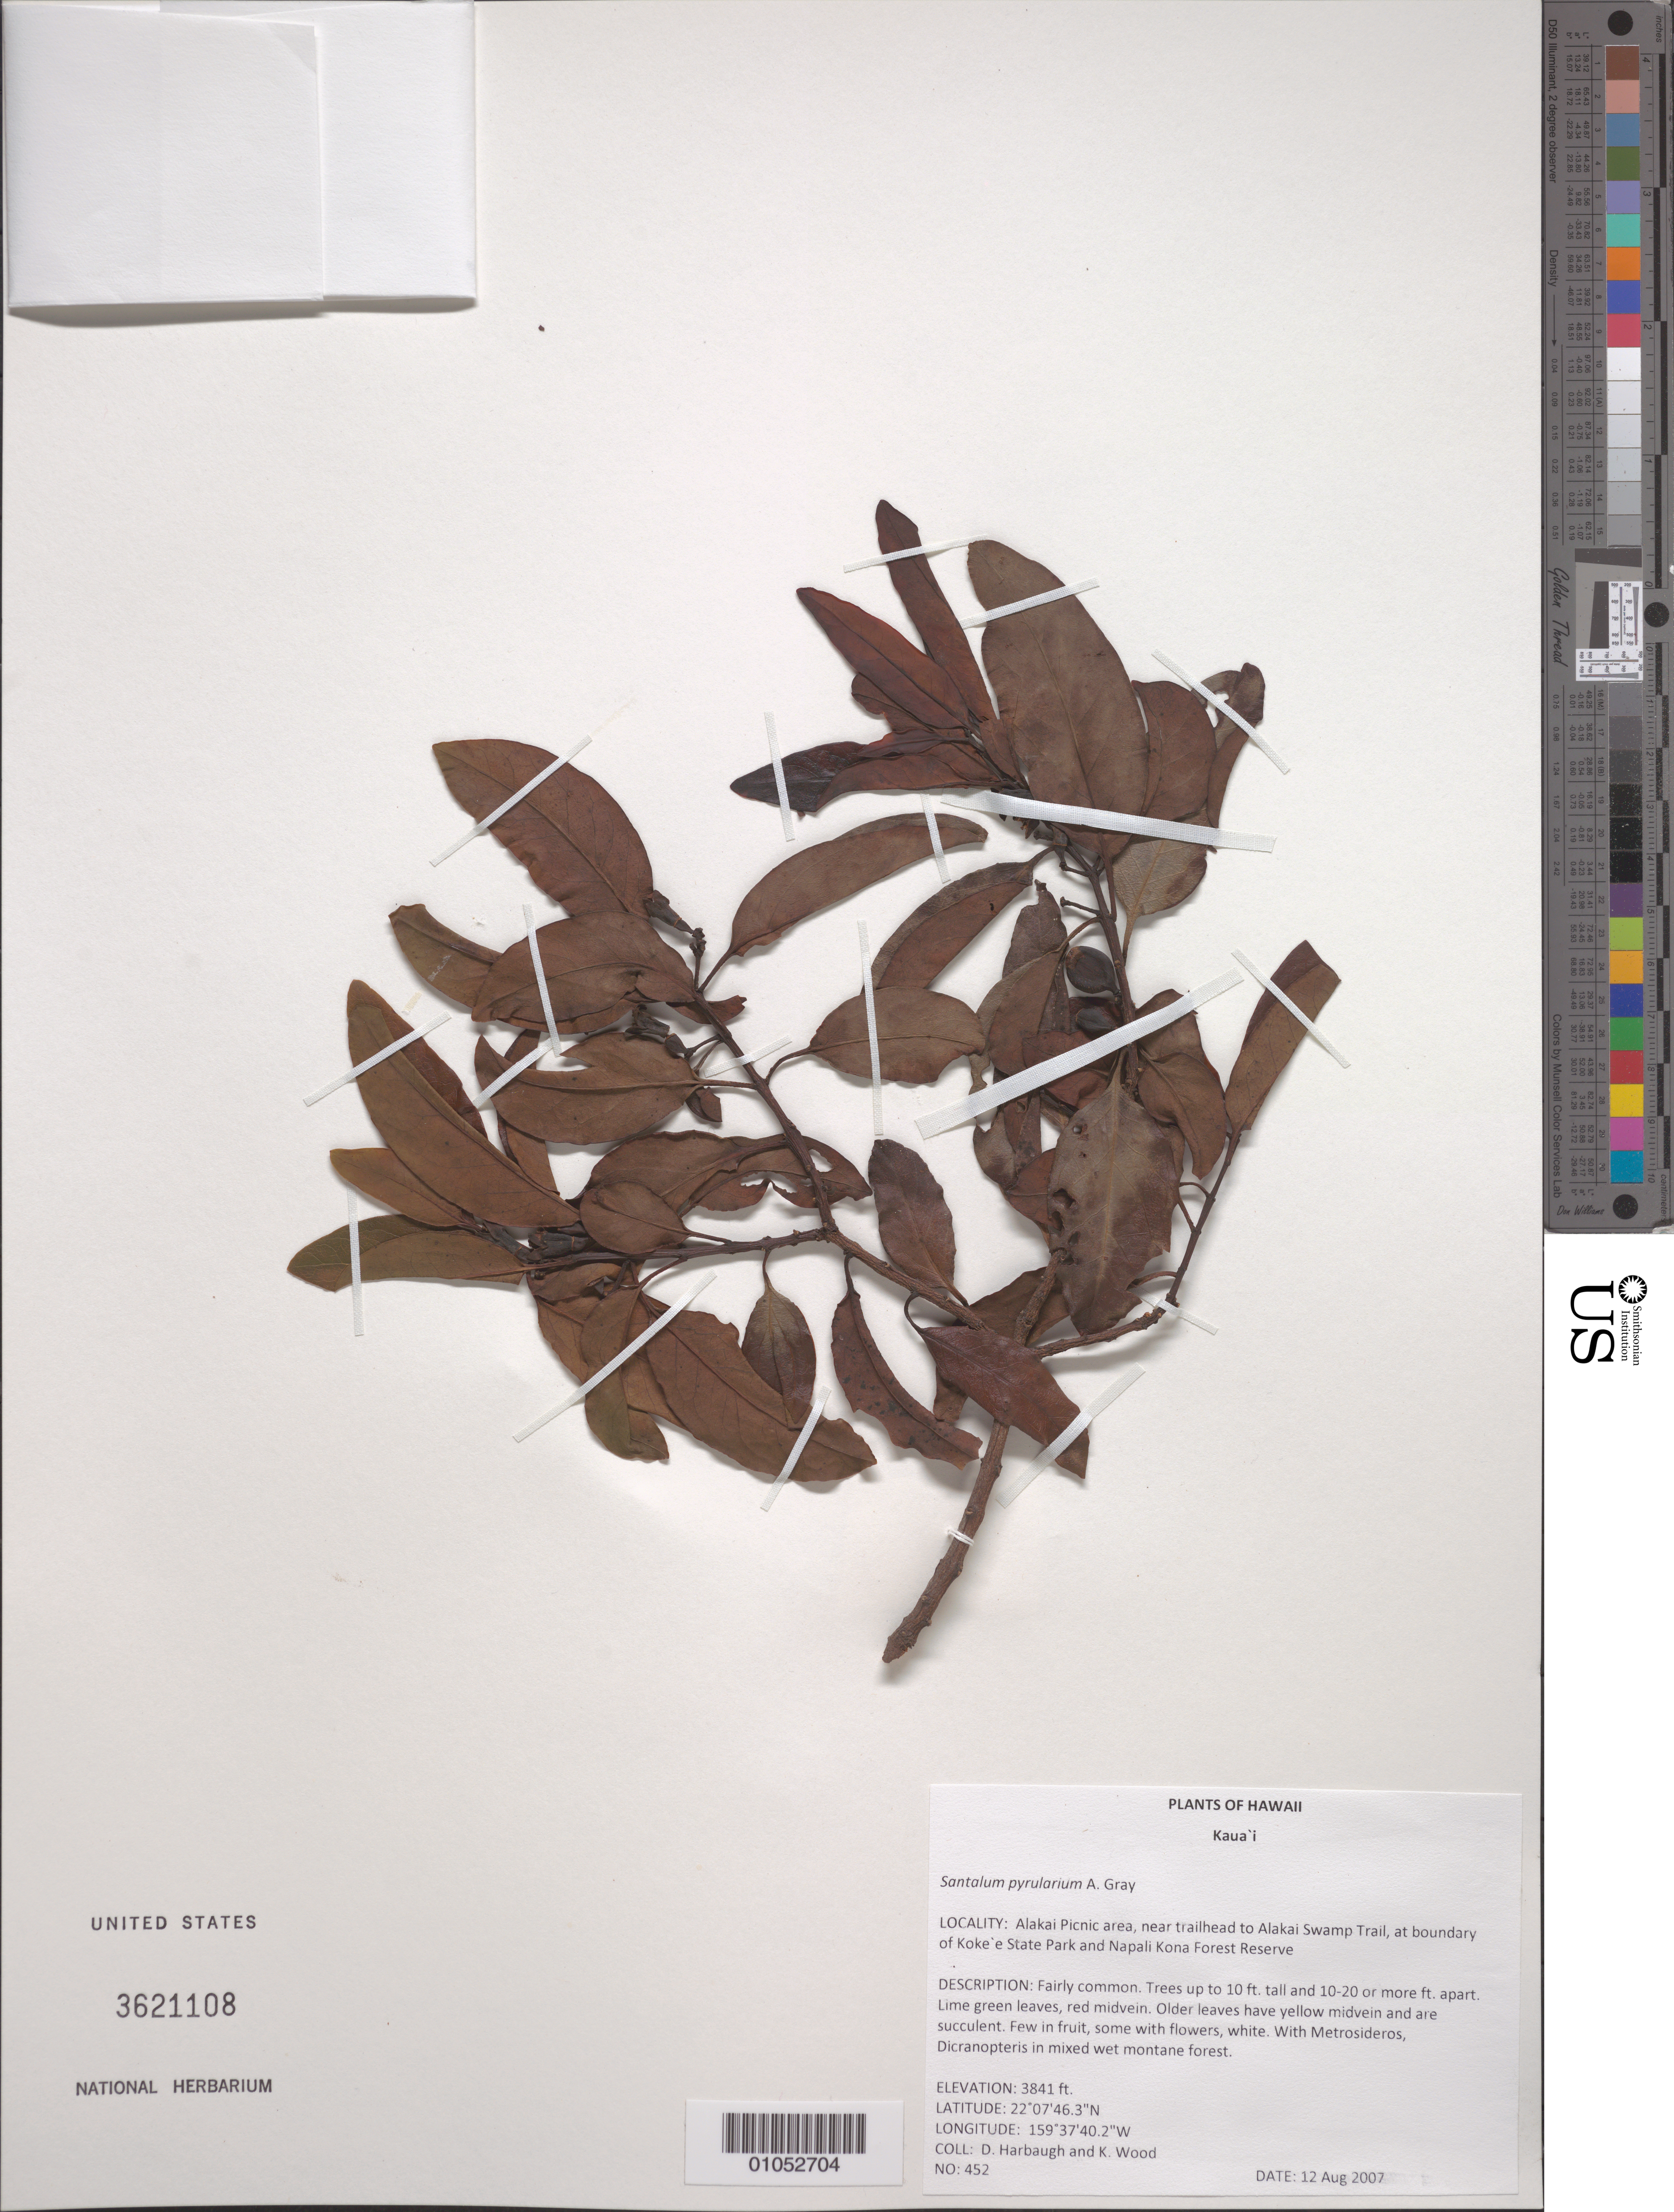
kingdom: Plantae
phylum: Tracheophyta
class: Magnoliopsida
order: Santalales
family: Santalaceae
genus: Santalum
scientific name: Santalum pyrularium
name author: A. Gray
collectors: D. Harbaugh & K. Wood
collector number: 452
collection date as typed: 12 Aug 2007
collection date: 2007-08-12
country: United States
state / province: Hawaii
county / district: Kauai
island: Kaua'i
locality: Alakai Picnic area, near trailhead to Alakai Swamp Trail, at boundary of Kokee State Park and Napali Kona Forest Reserve.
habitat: Mixed wet montane forest.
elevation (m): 1171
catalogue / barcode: US 3621108